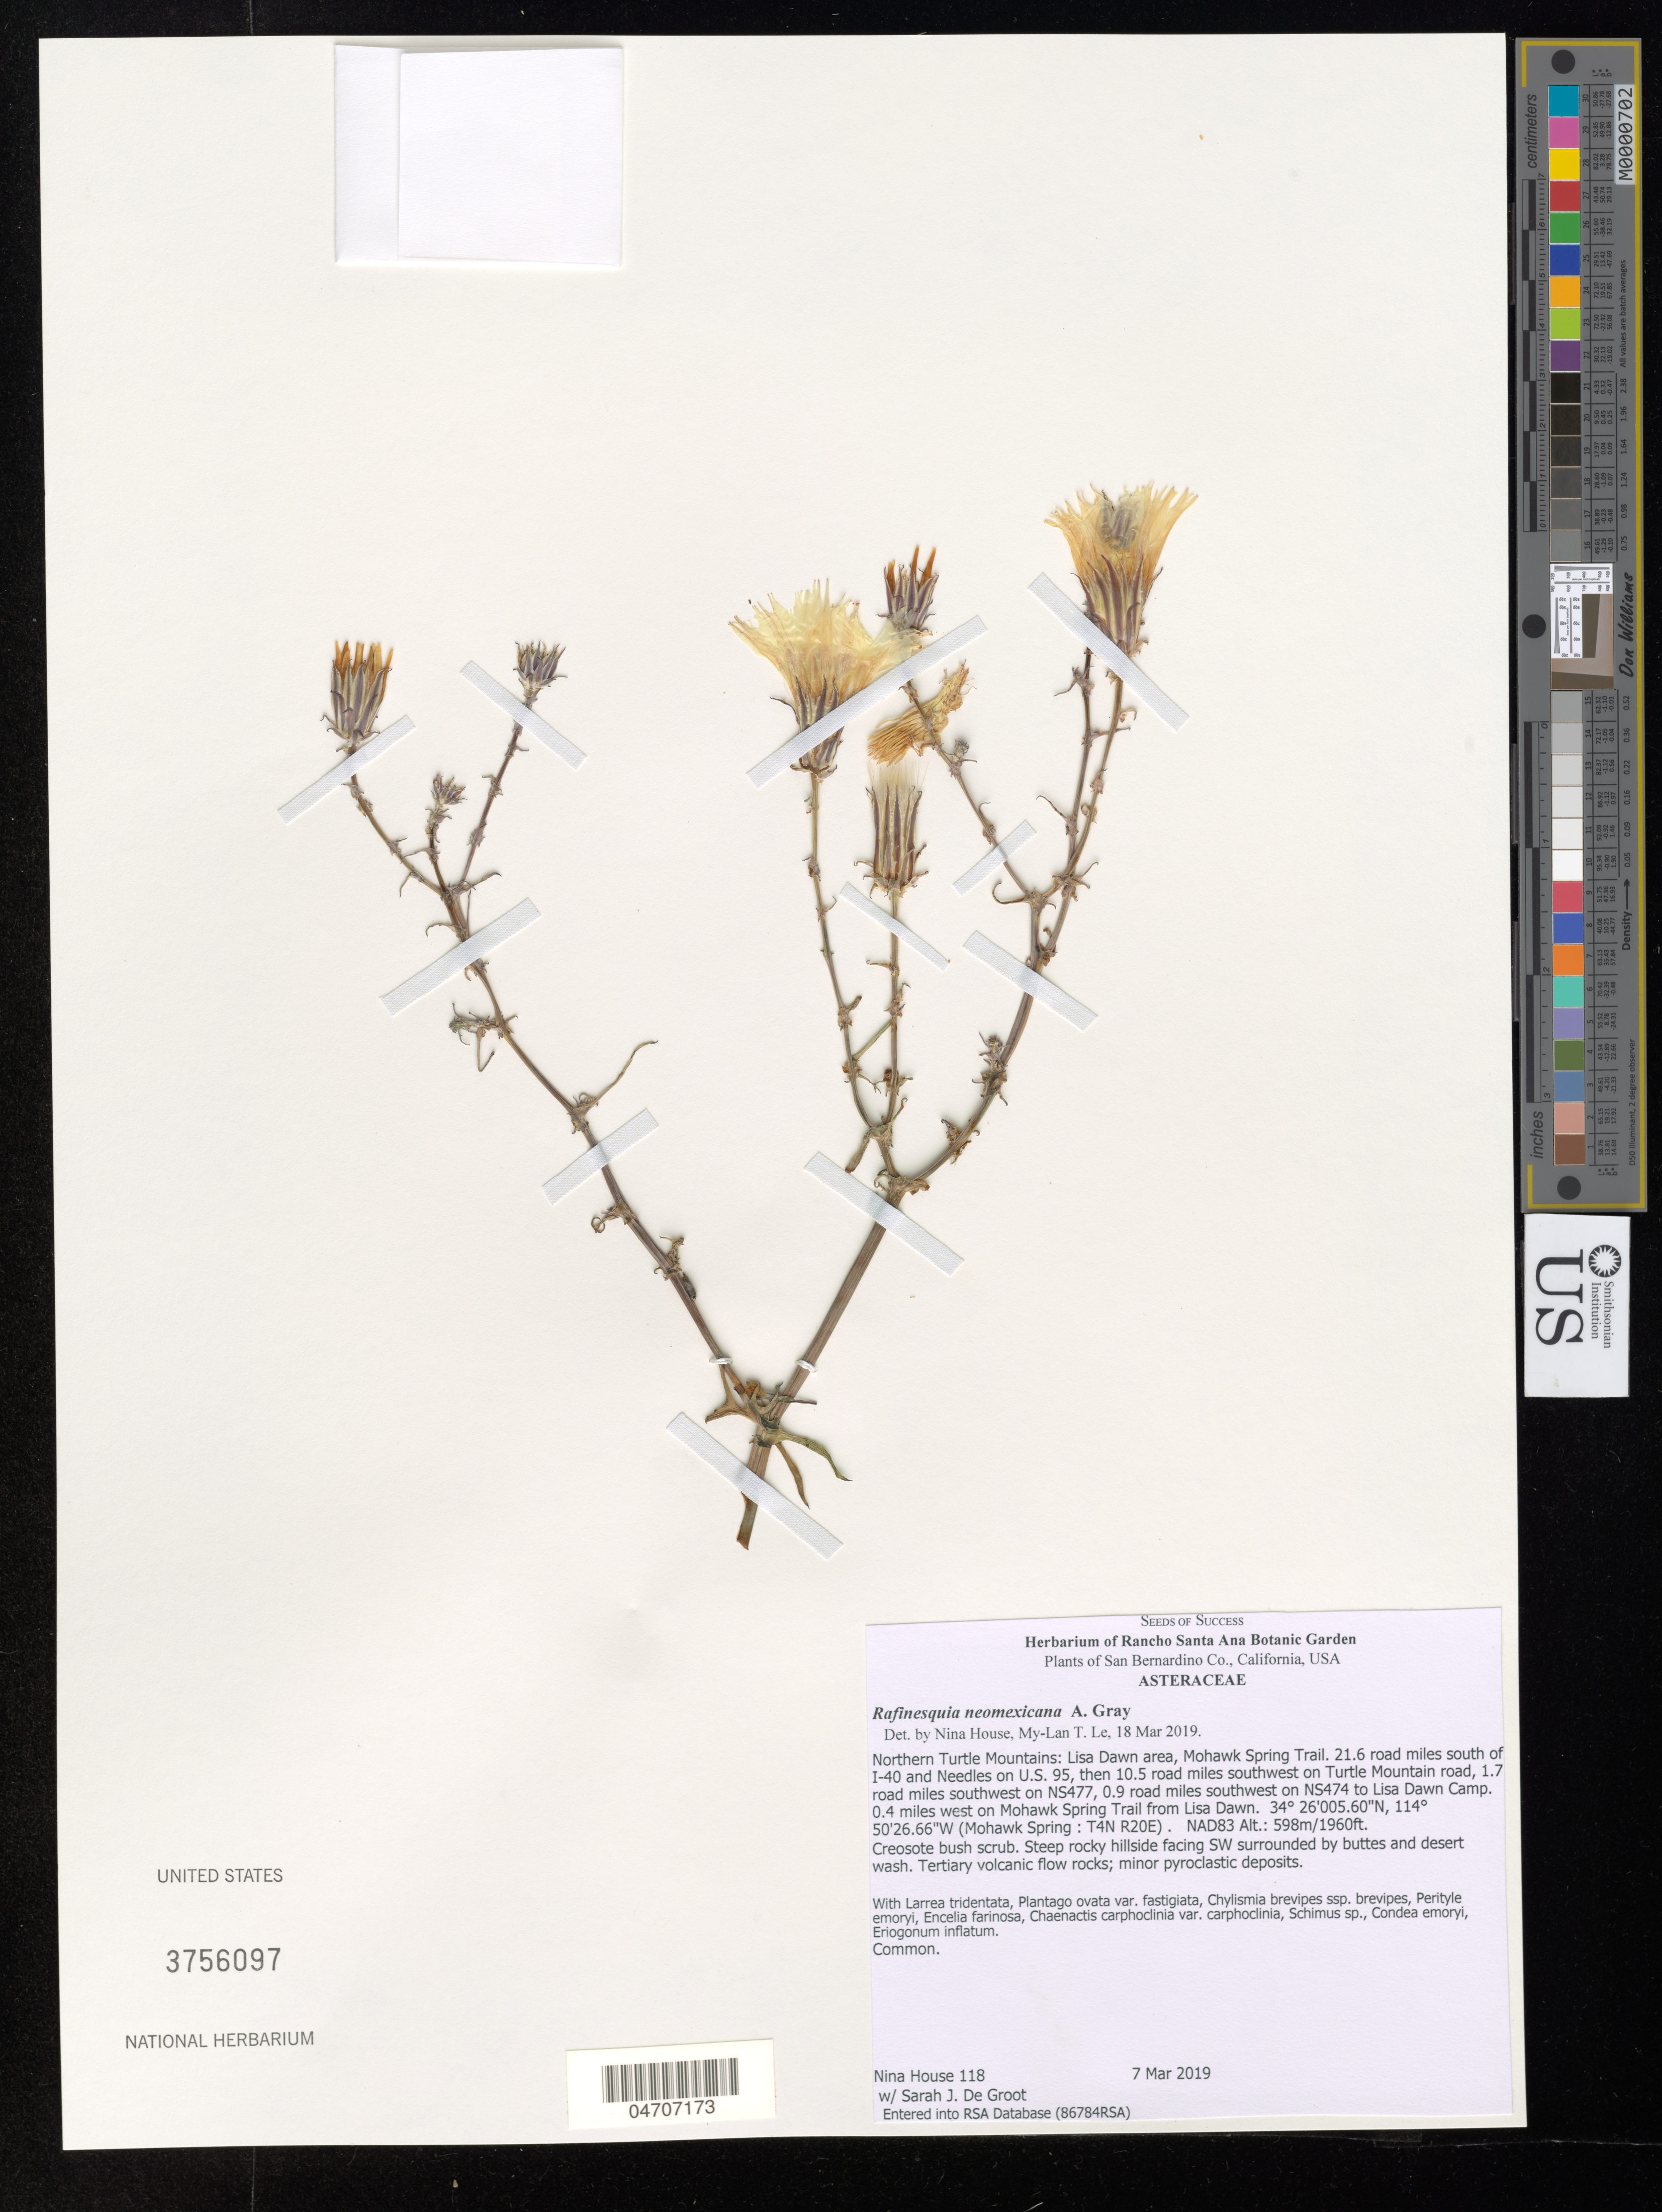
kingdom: Plantae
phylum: Tracheophyta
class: Magnoliopsida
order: Asterales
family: Asteraceae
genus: Rafinesquia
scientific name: Rafinesquia neomexicana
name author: A. Gray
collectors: N. House & S. De Groot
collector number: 118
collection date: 2019-03-07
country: United States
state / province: California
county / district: San Bernardino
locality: San Bernardino Co. Northern Turtle Mountains: Lisa Dawn area, Mohawk Spring Trail. 21.6 road miles south of I-40 and Needles on U.S. 95, then 10.5 road miles southwest on Turtle Mountain road, 1.7 road miles southwest on NS477, 0.9 road miles southwest on NS474 to Lisa Dawn Camp. 0.4 miles west on Mohawk Spring Trail from Lisa Dawn. (Mohawk Spring: T4N R20E). NAD83.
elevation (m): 598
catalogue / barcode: US 3756097